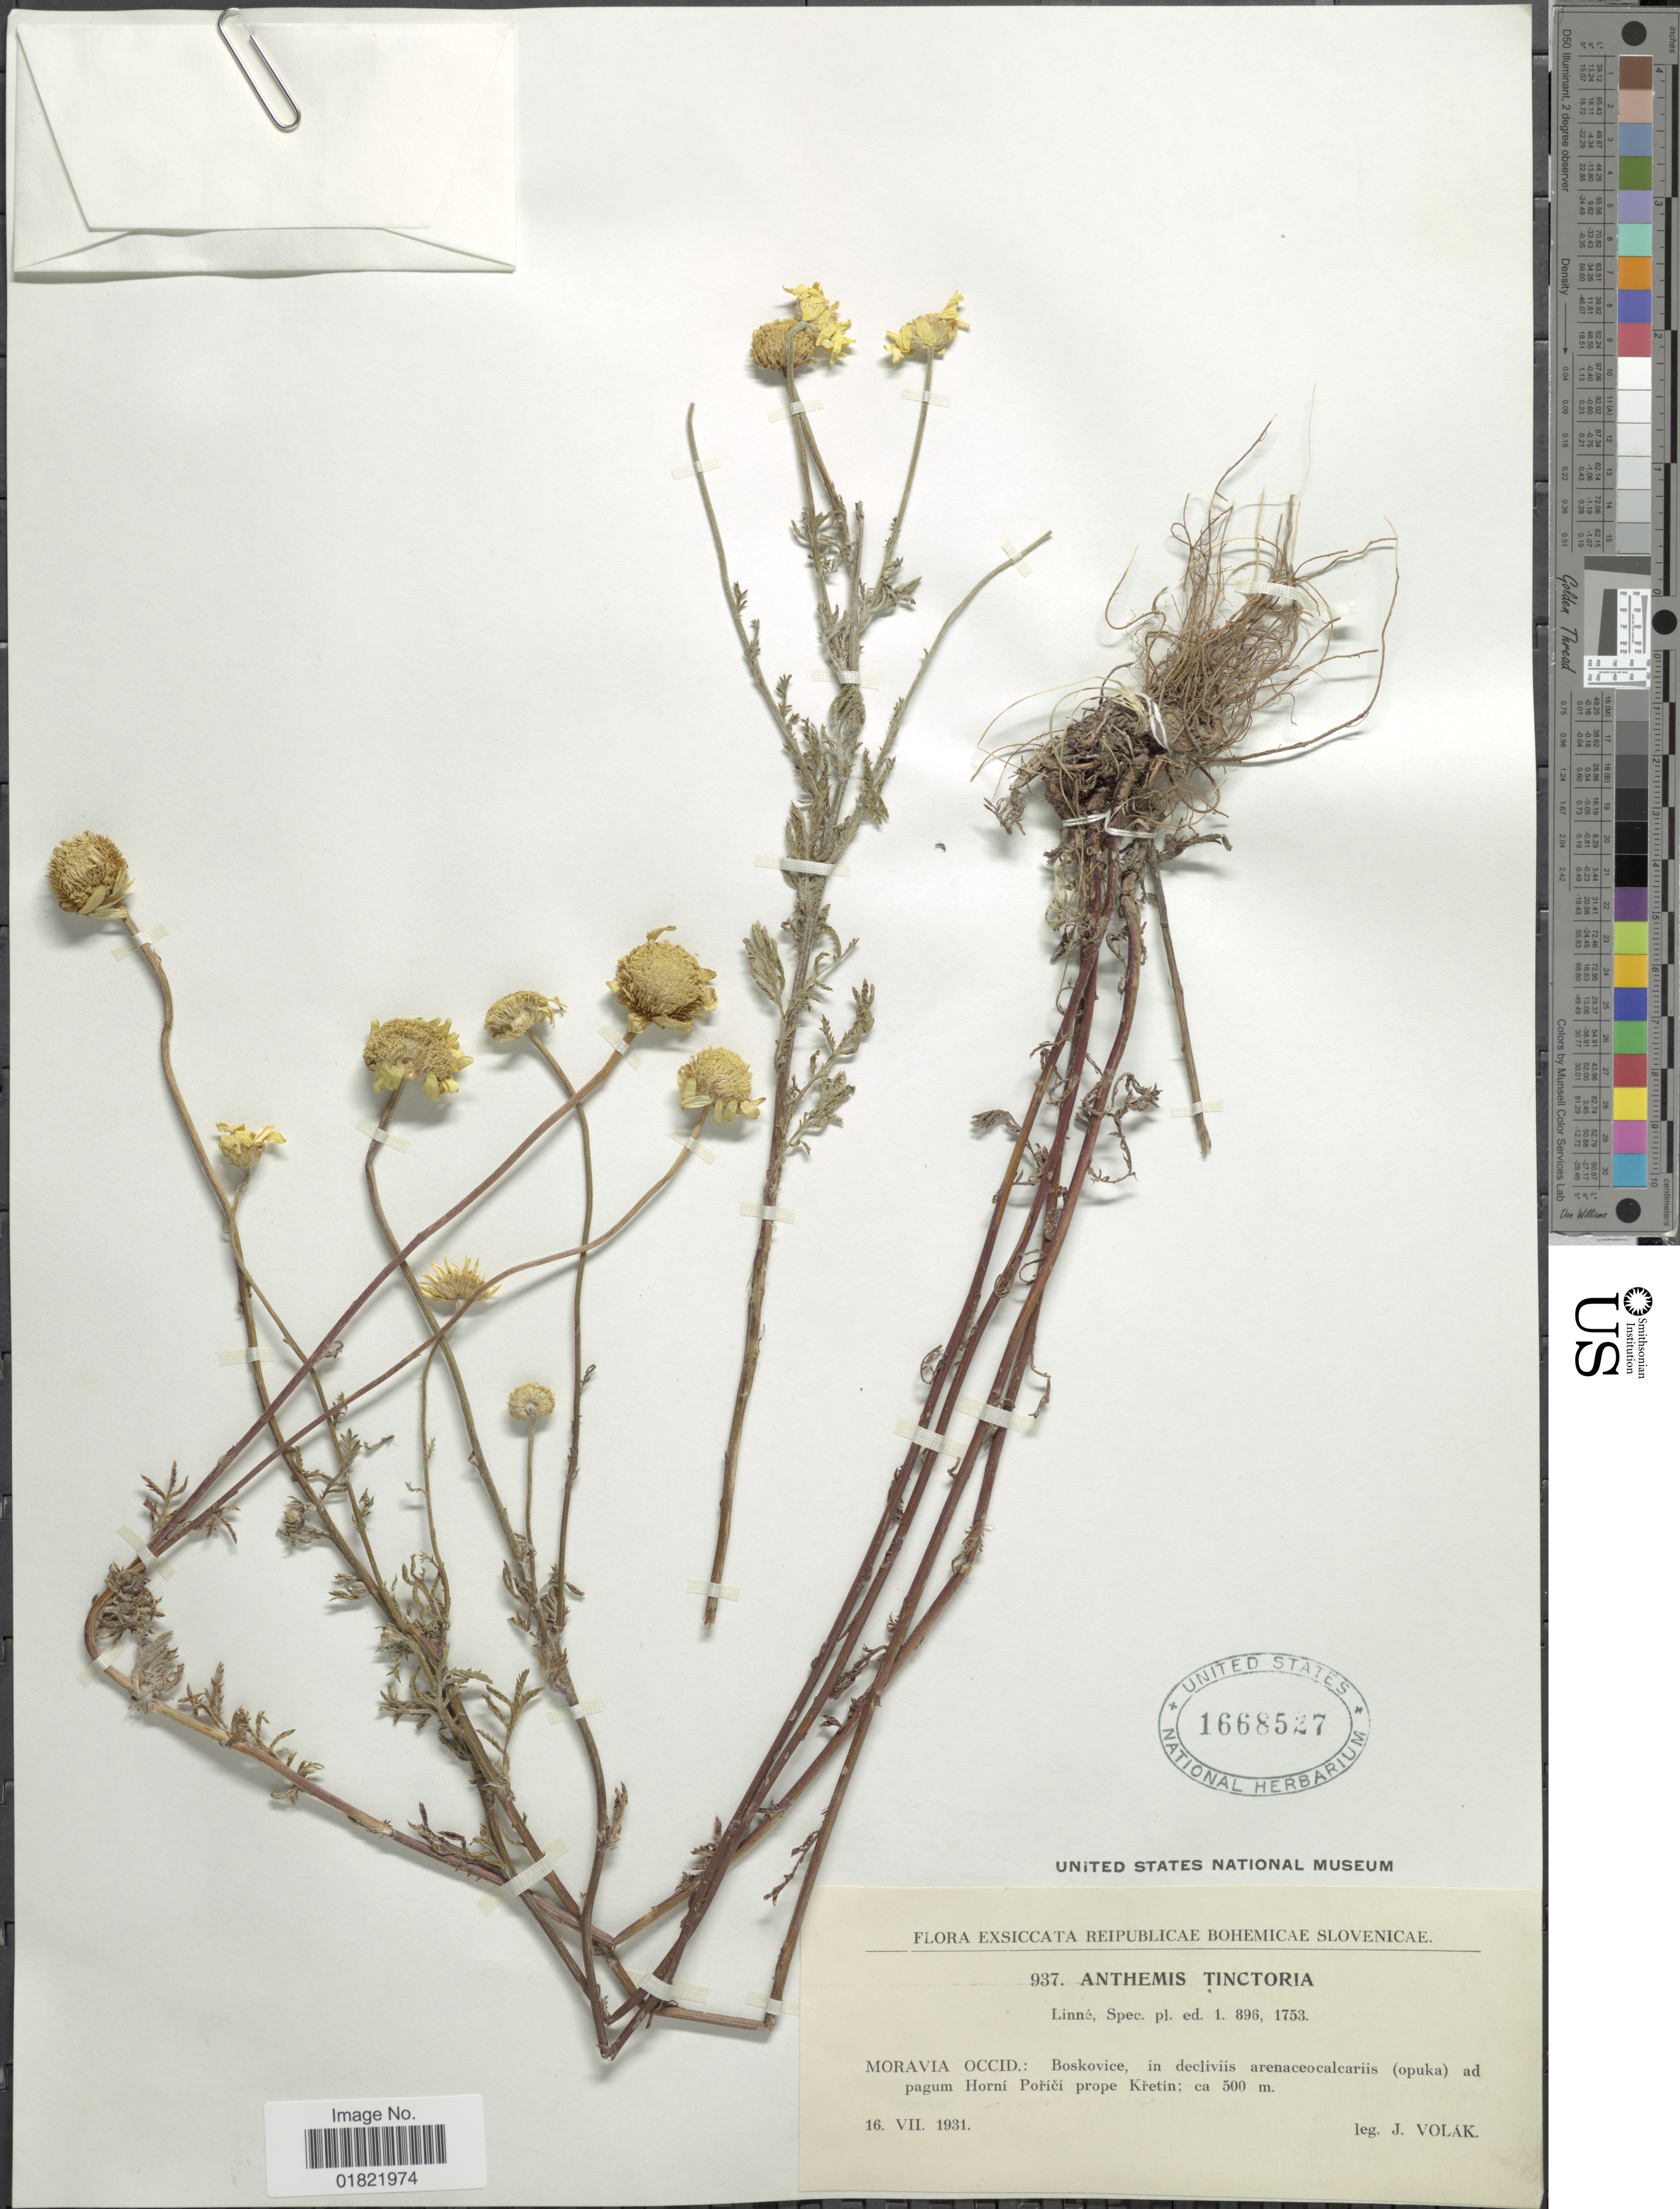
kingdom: Plantae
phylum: Tracheophyta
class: Magnoliopsida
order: Asterales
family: Asteraceae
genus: Anthemis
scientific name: Anthemis tinctoria var. pallida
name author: DC.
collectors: J. Volak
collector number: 937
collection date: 1931-07-16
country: Czechia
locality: Moravia Occid: Boskovice, in decliviis arenaceocalcariis (opuka) ad pagum Horni Porici prope Kretin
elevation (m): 500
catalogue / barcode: US 1668527